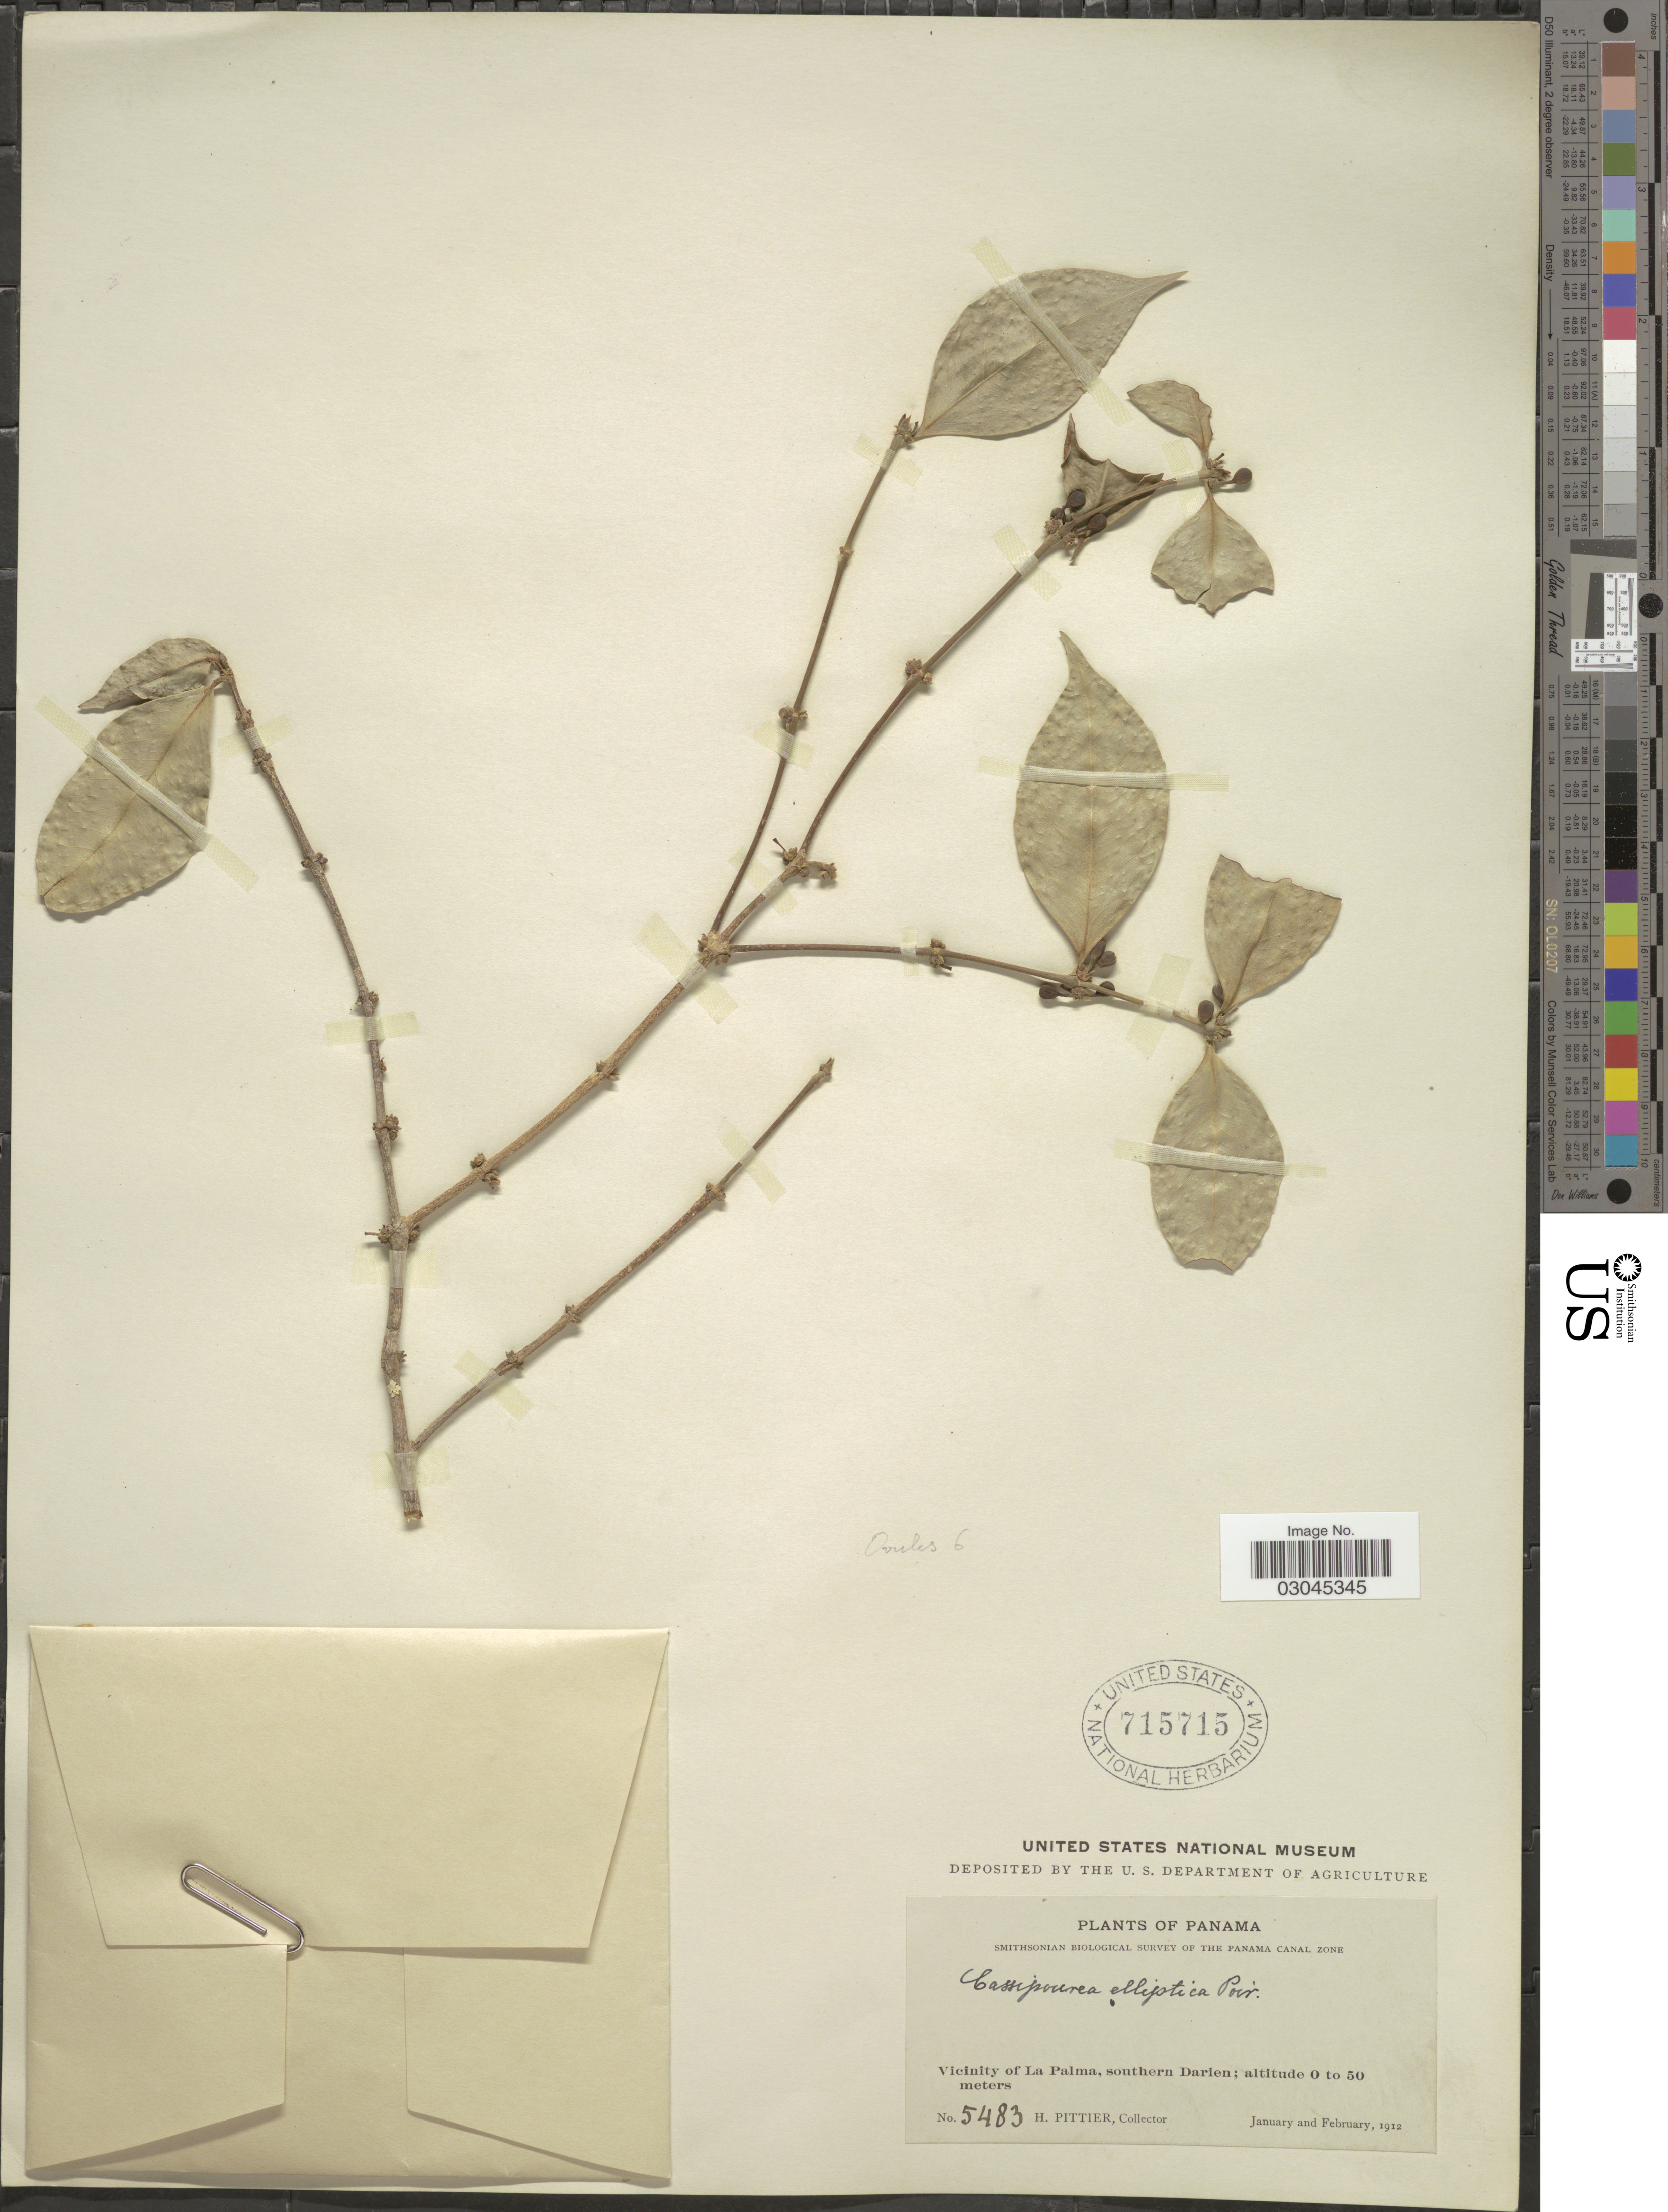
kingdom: Plantae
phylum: Tracheophyta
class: Magnoliopsida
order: Malpighiales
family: Rhizophoraceae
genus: Cassipourea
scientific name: Cassipourea elliptica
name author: (Sw.) Poir.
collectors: H. F. Pittier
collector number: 5483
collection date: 1912-01/1912-02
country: Panama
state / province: Darién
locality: Vicinity of La Palma, southern Darien.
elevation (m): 0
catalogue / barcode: US 715715